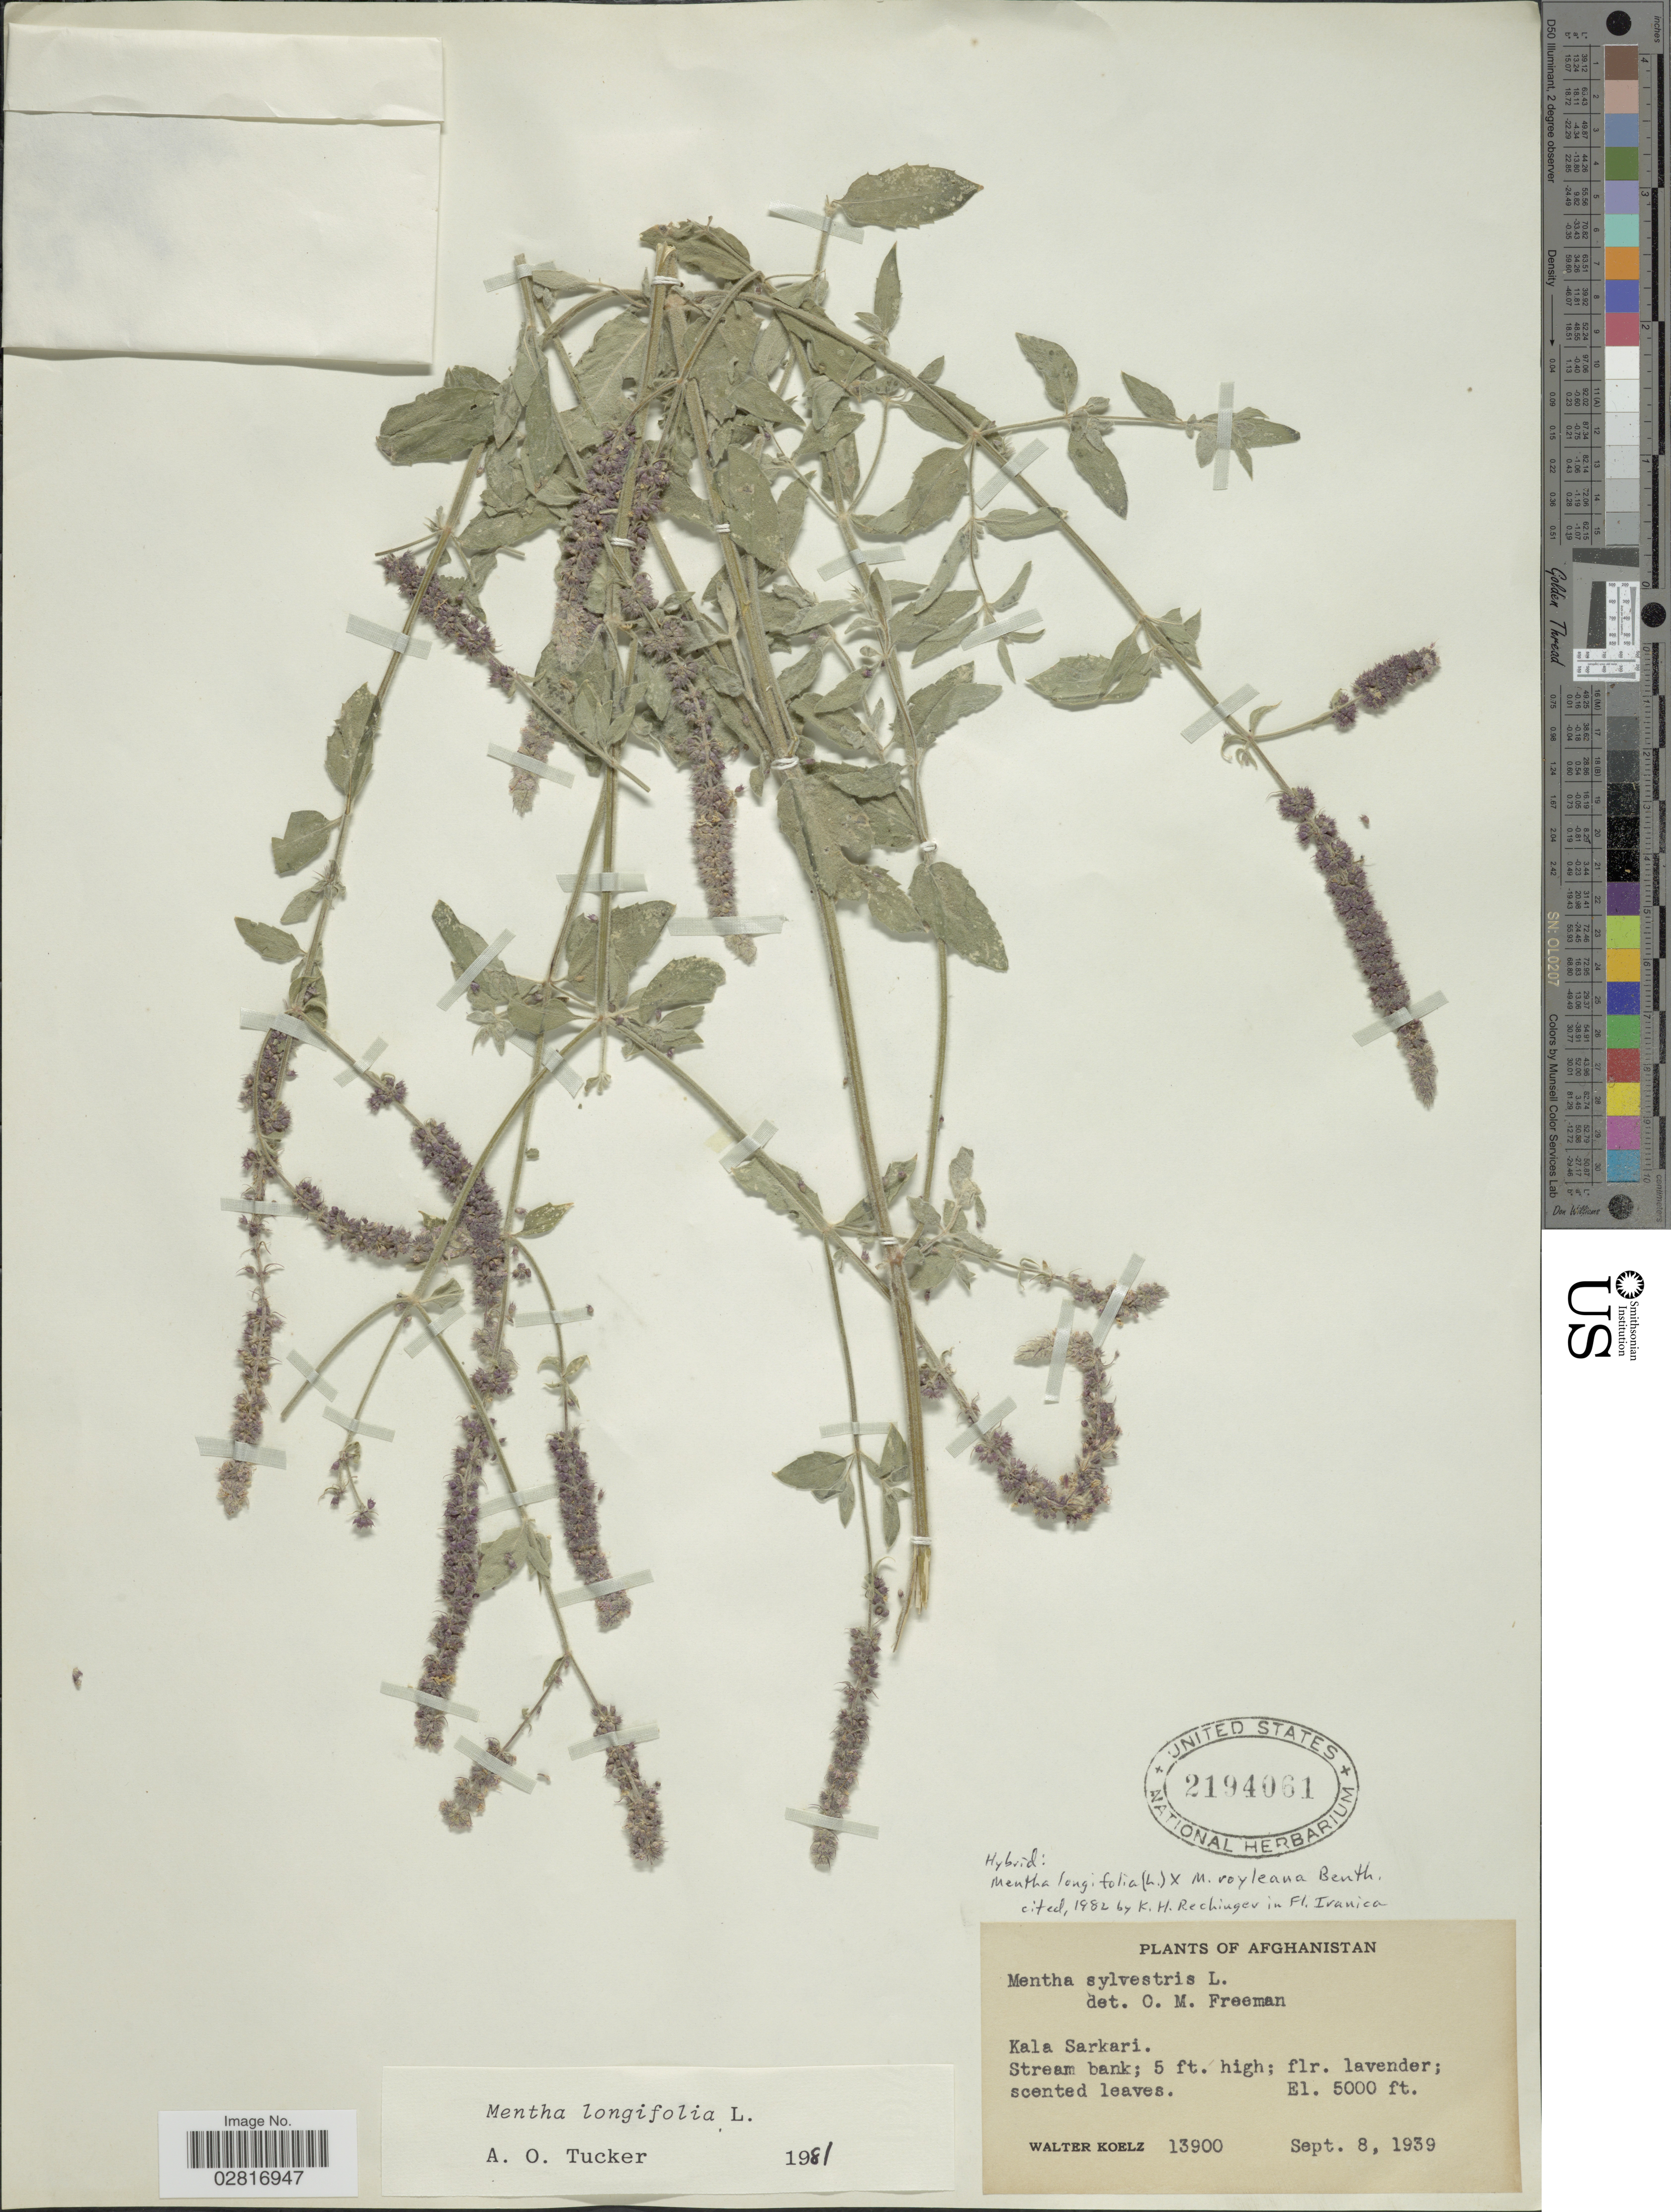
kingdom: Plantae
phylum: Tracheophyta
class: Magnoliopsida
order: Lamiales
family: Lamiaceae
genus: Mentha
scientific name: Mentha longifolia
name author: (L.) L.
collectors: W. N. Koelz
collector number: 13900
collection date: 1939-09-08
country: Afghanistan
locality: Kala Sarkari.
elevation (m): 1524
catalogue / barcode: US 2194061